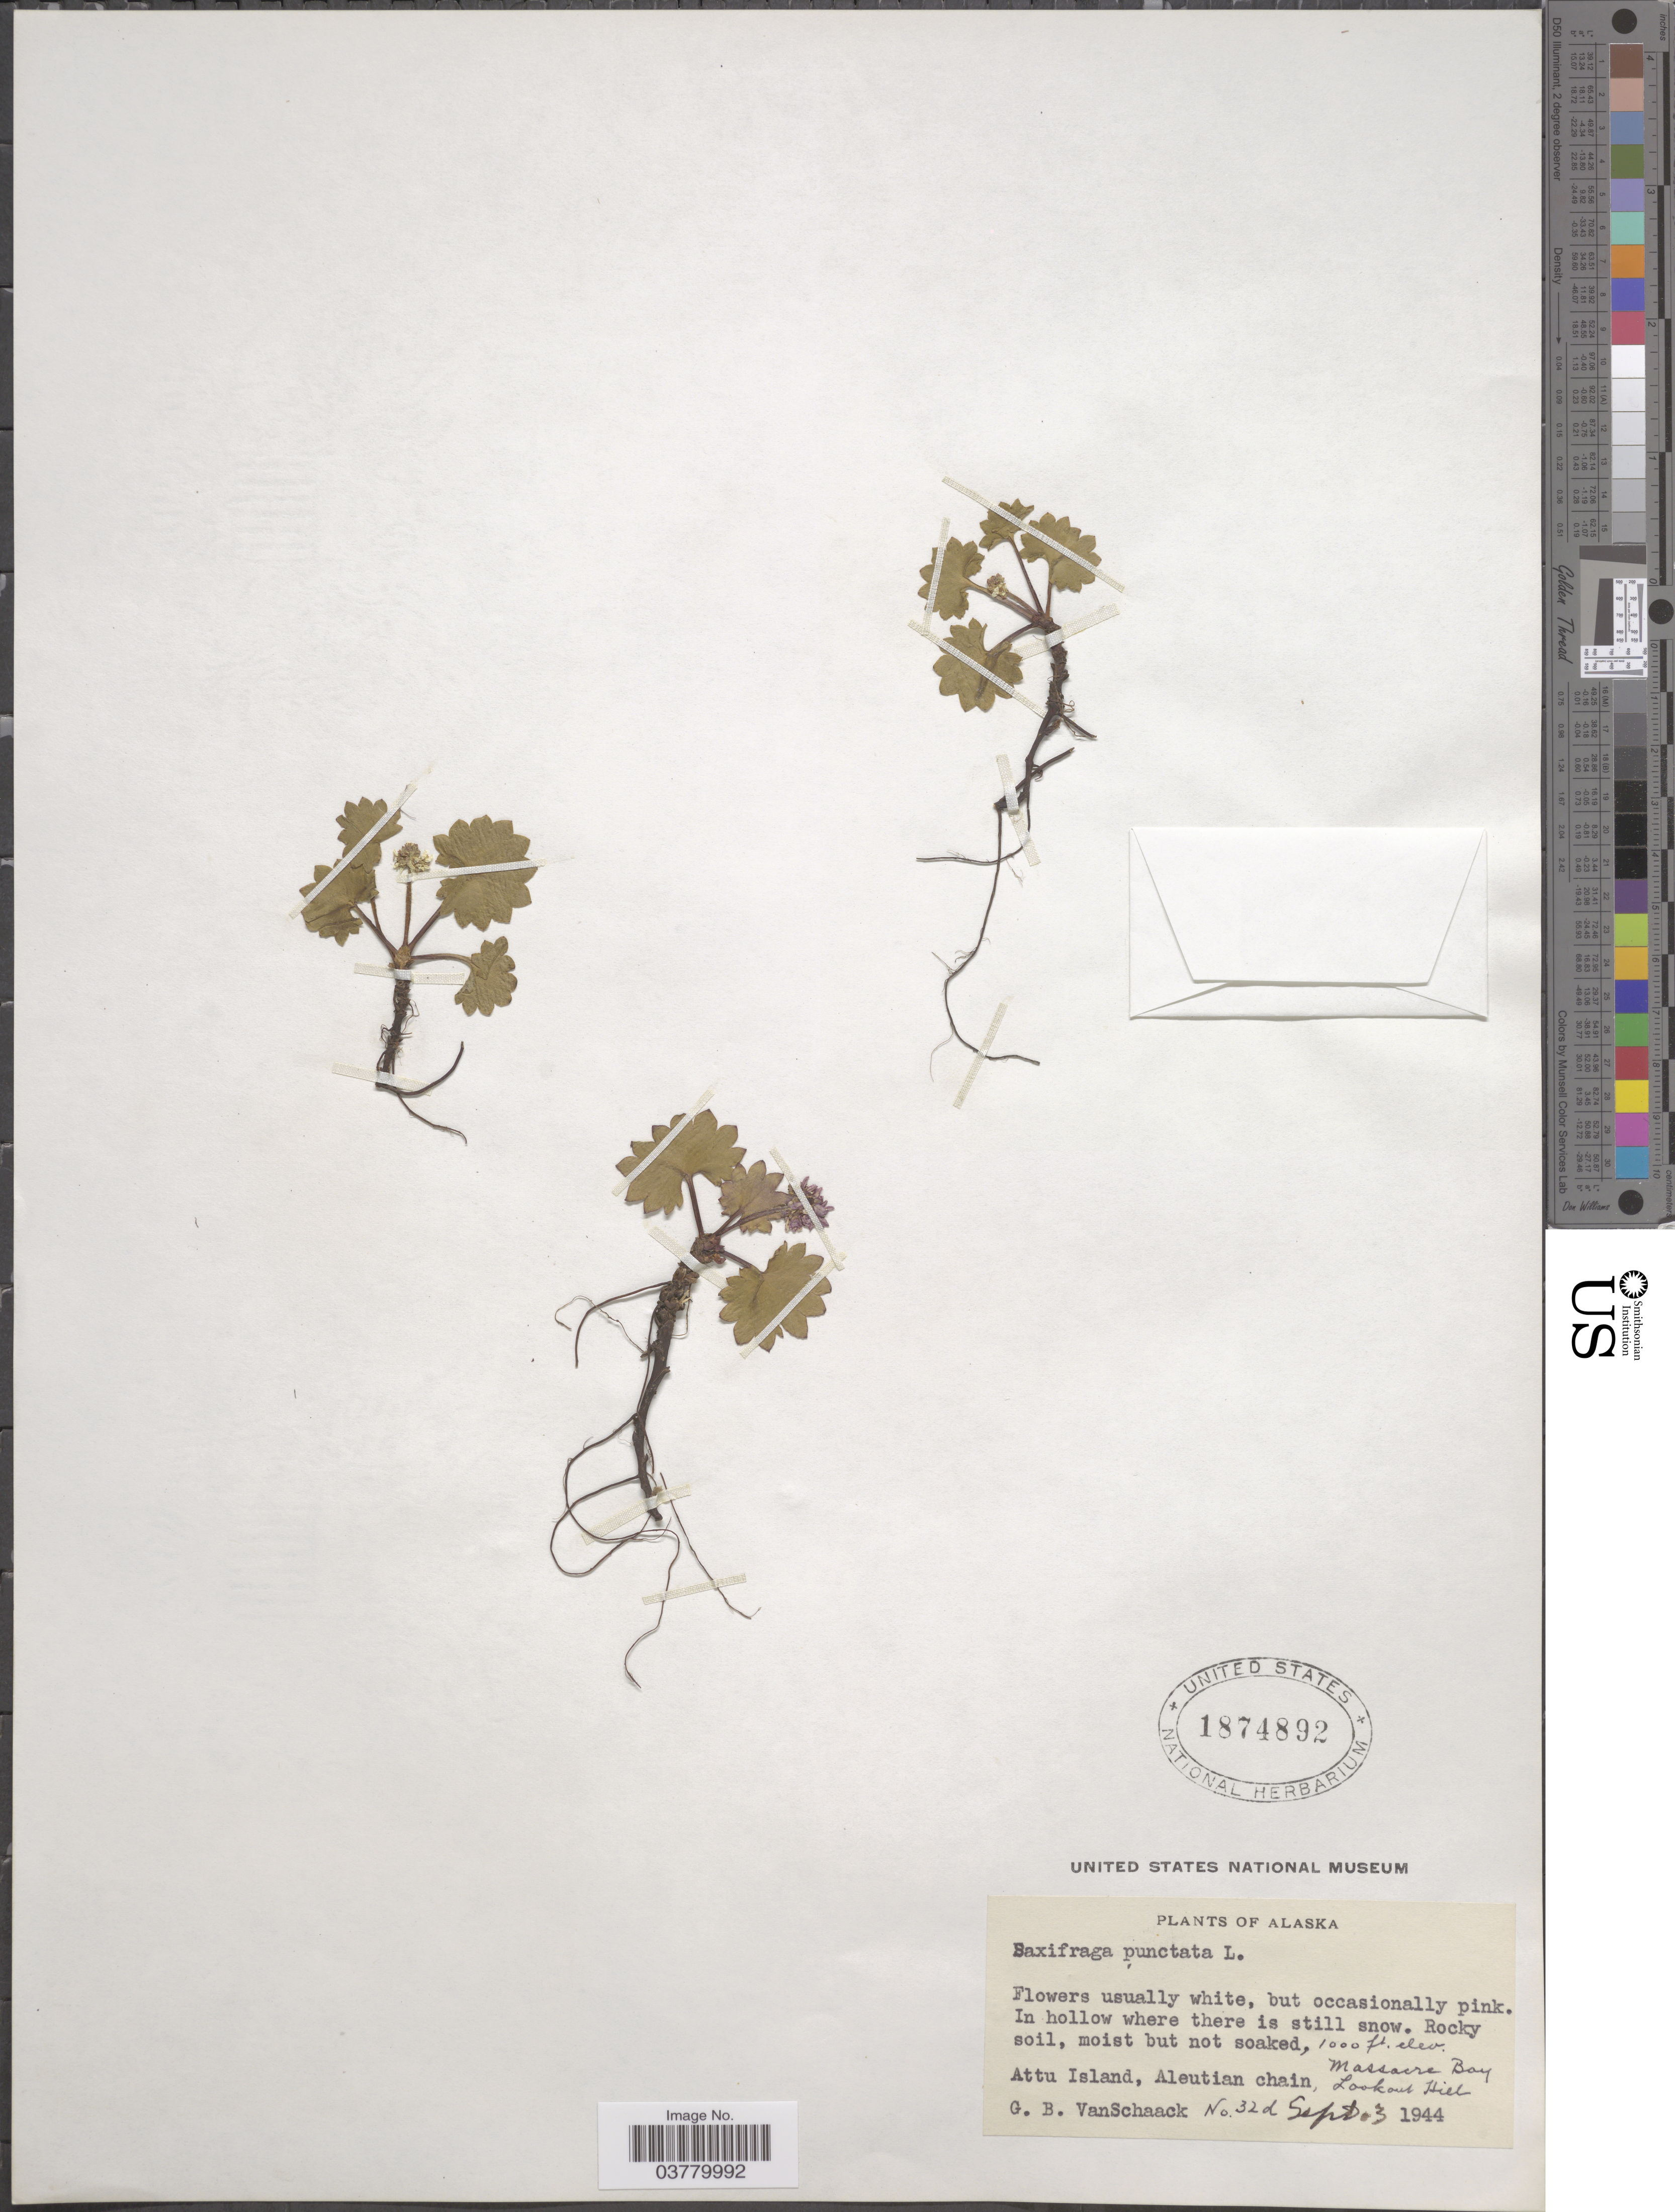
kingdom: Plantae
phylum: Tracheophyta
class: Magnoliopsida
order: Saxifragales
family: Saxifragaceae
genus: Micranthes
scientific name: Micranthes nelsoniana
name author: (D. Don) Small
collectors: G. Van Schaack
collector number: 32d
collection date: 1944-09-03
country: United States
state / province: Alaska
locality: Attu Island, Aleutian chain. Massacre Bay. Lookout Hill.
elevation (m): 305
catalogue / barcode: US 1874892